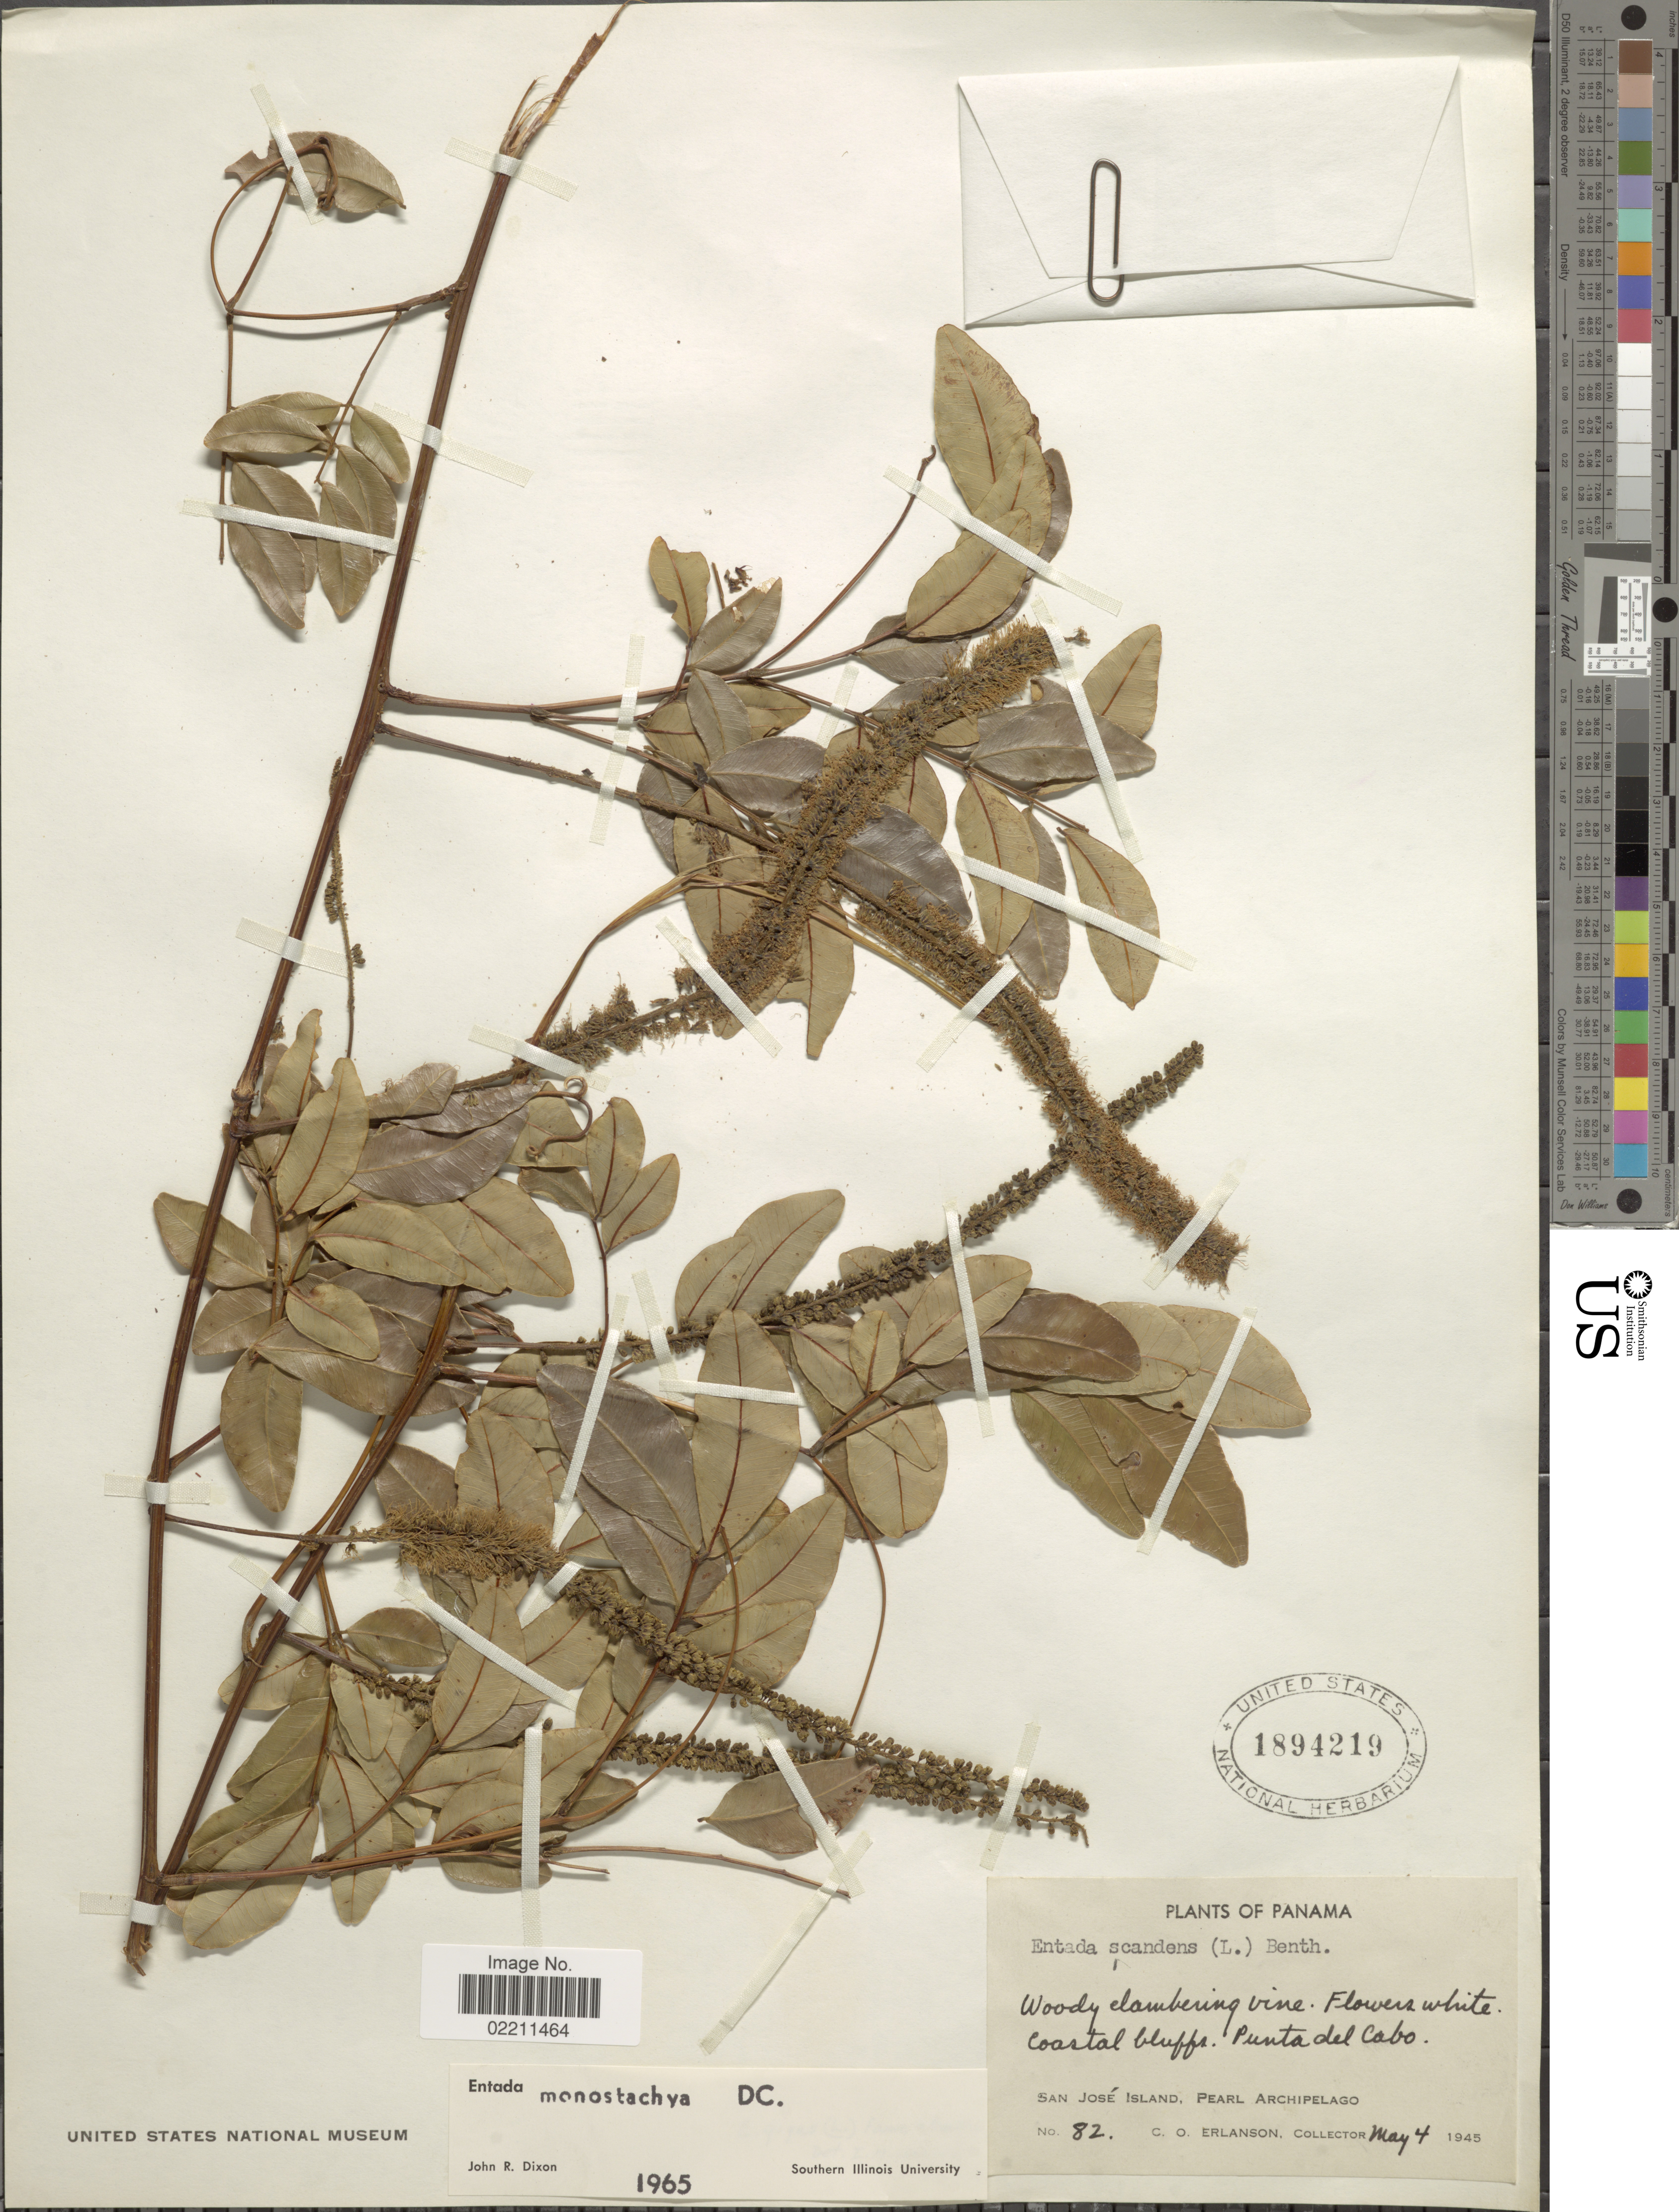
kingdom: Plantae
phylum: Tracheophyta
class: Magnoliopsida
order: Fabales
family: Fabaceae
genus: Entada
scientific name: Entada gigas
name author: (L.) Fawc. & Rendle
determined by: Strong, Mark T., (BOT), Smithsonian Institution - National Museum of Natural History (UNITED STATES)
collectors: C. O. Erlanson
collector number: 82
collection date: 1945-05-04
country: Panama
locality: San Jose Island, Pearl Archipelago.Punta del Cabo.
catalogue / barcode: US 1894219